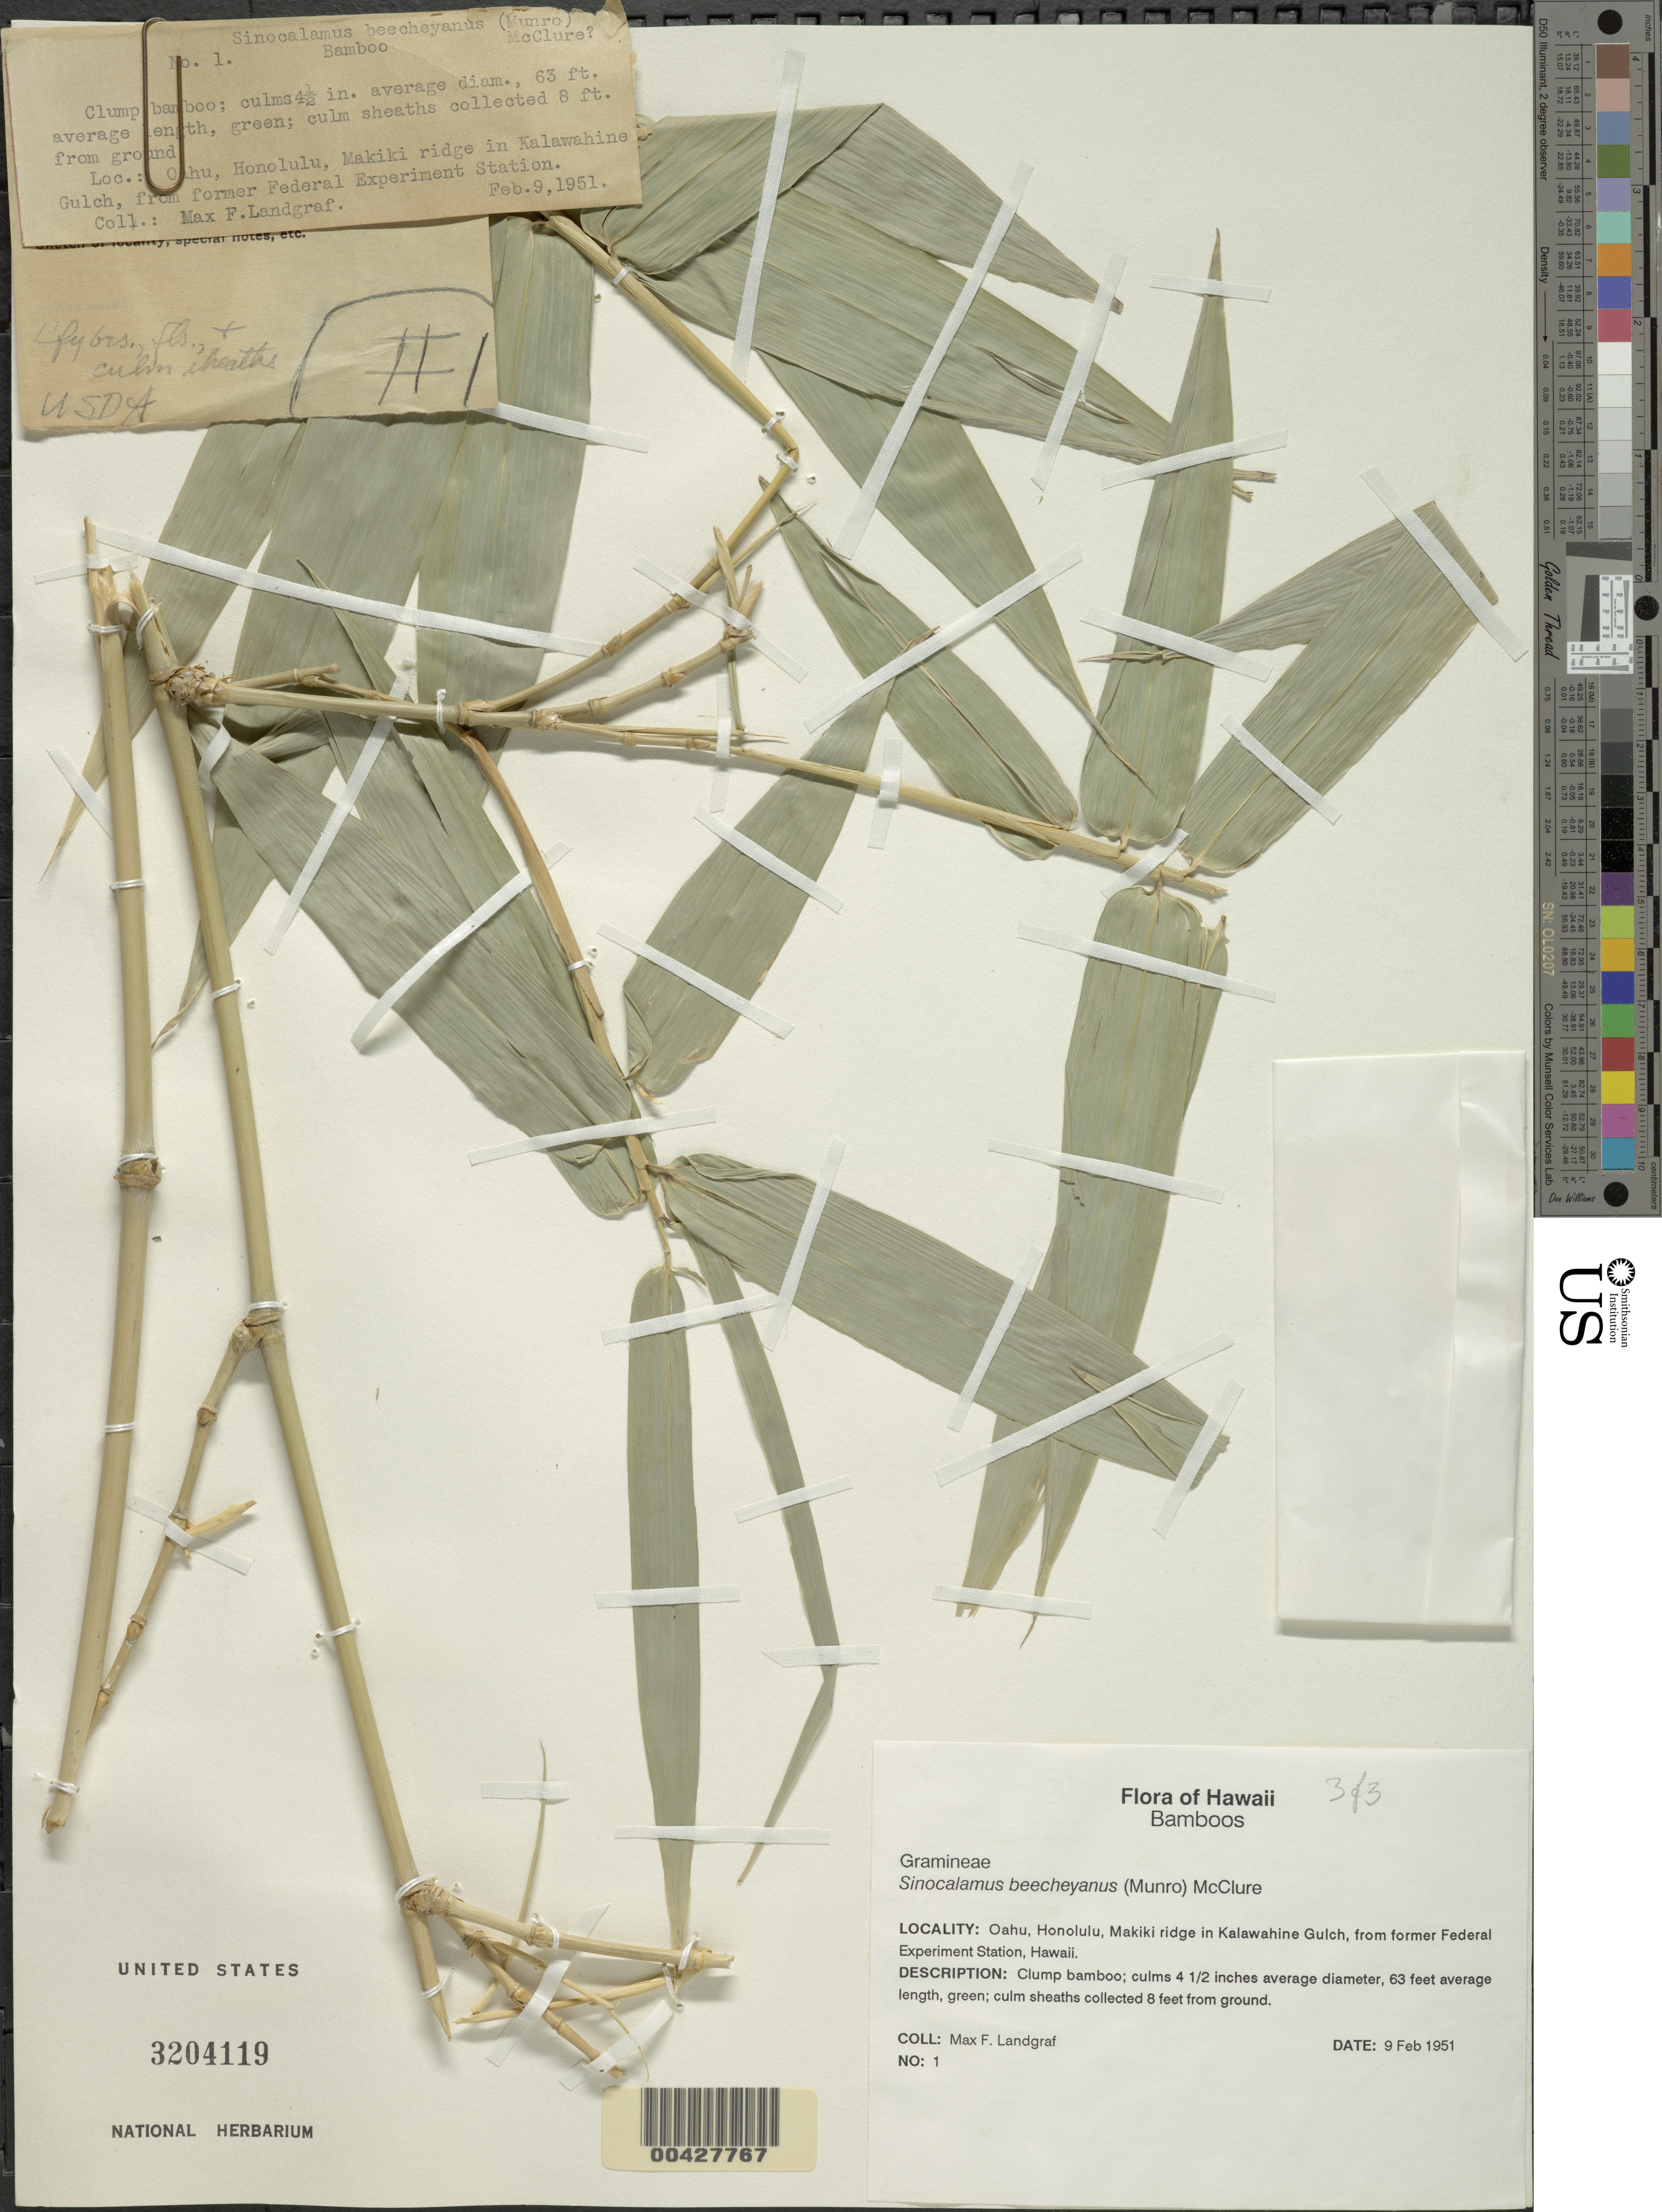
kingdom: Plantae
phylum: Tracheophyta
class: Liliopsida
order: Poales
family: Poaceae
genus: Sinocalamus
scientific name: Sinocalamus beecheyanus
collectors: M. Landgraf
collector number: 1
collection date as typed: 09 Feb 1951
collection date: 1951-02-09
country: United States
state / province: Hawaii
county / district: Honolulu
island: Oahu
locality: Makiki ridge in kalawahine gulch (federal experiment station)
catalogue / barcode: US 3204119